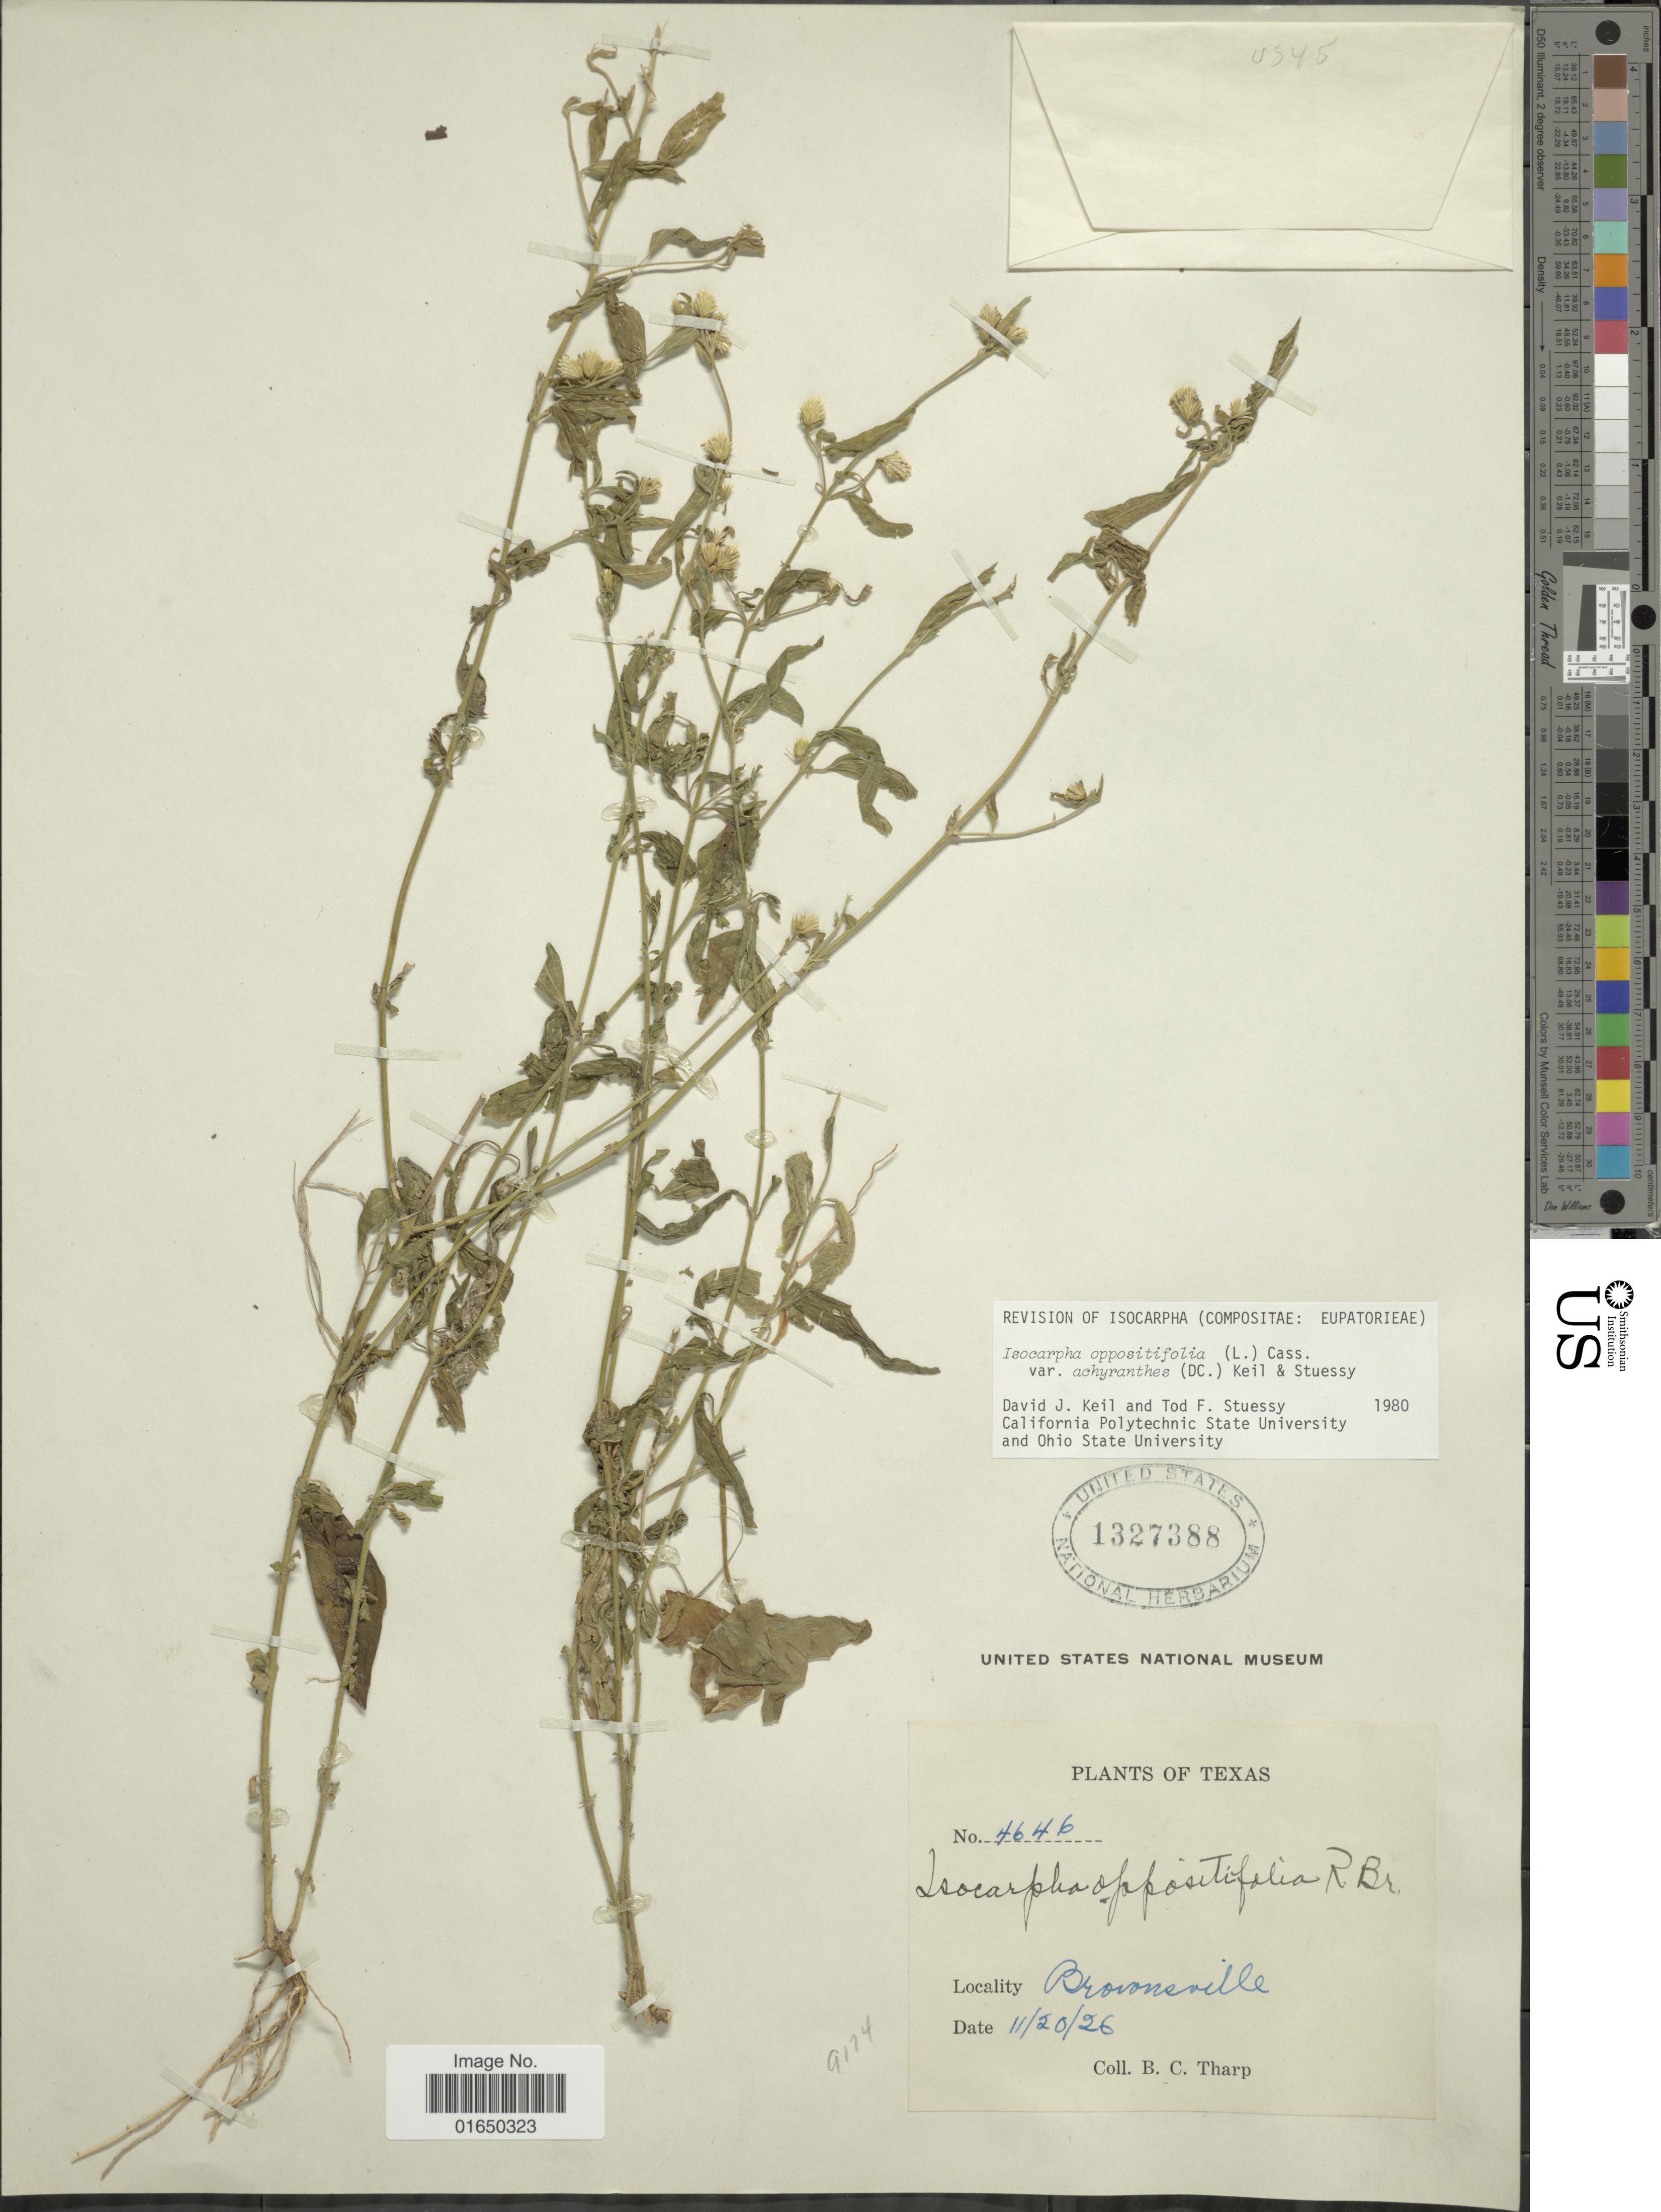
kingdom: Plantae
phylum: Tracheophyta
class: Magnoliopsida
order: Asterales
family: Asteraceae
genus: Isocarpha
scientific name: Isocarpha oppositifolia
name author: (L.) Cass.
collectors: B. C. Tharp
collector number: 4646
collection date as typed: Transcribed d/m/y: 20/11/26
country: United States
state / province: Texas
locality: Brownsville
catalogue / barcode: US 1327388